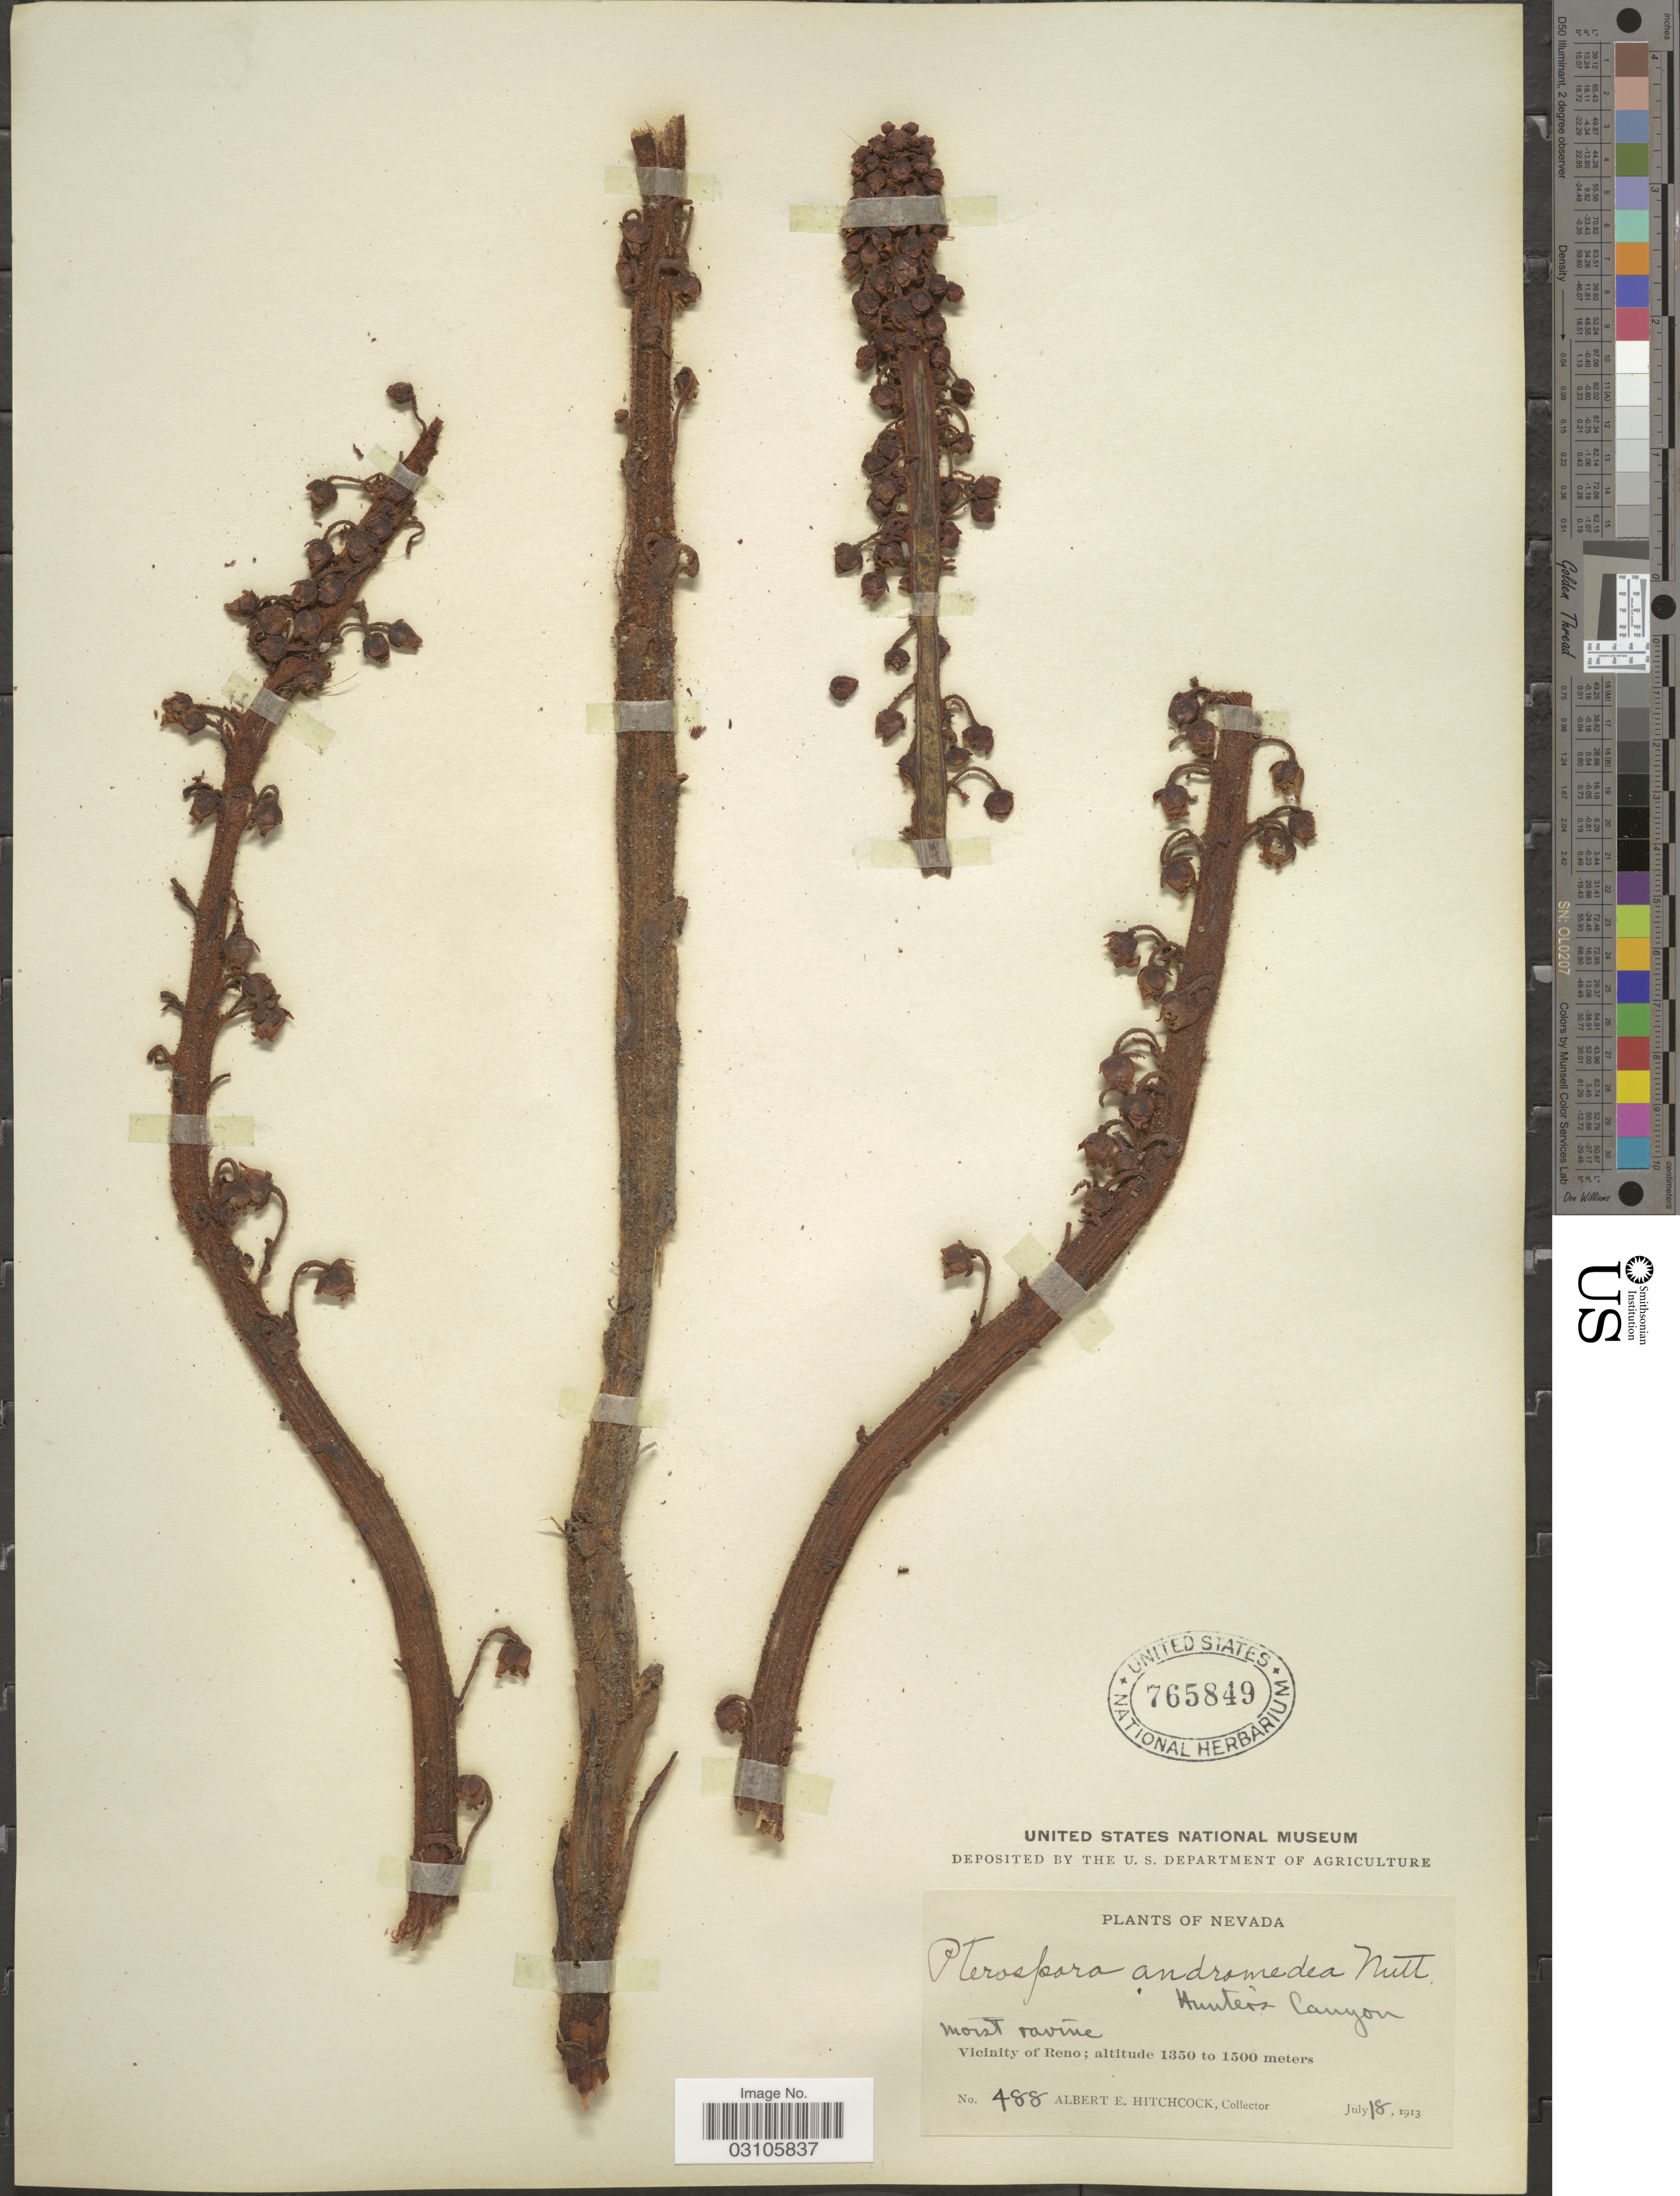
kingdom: Plantae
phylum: Tracheophyta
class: Magnoliopsida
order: Ericales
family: Ericaceae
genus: Pterospora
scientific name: Pterospora andromedea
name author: Nutt.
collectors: A. Hitchcock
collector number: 488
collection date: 1913-07-18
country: United States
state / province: Nevada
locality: Vicinity of Reno. Hunter's Canyon.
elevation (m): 1350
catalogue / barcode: US 765849